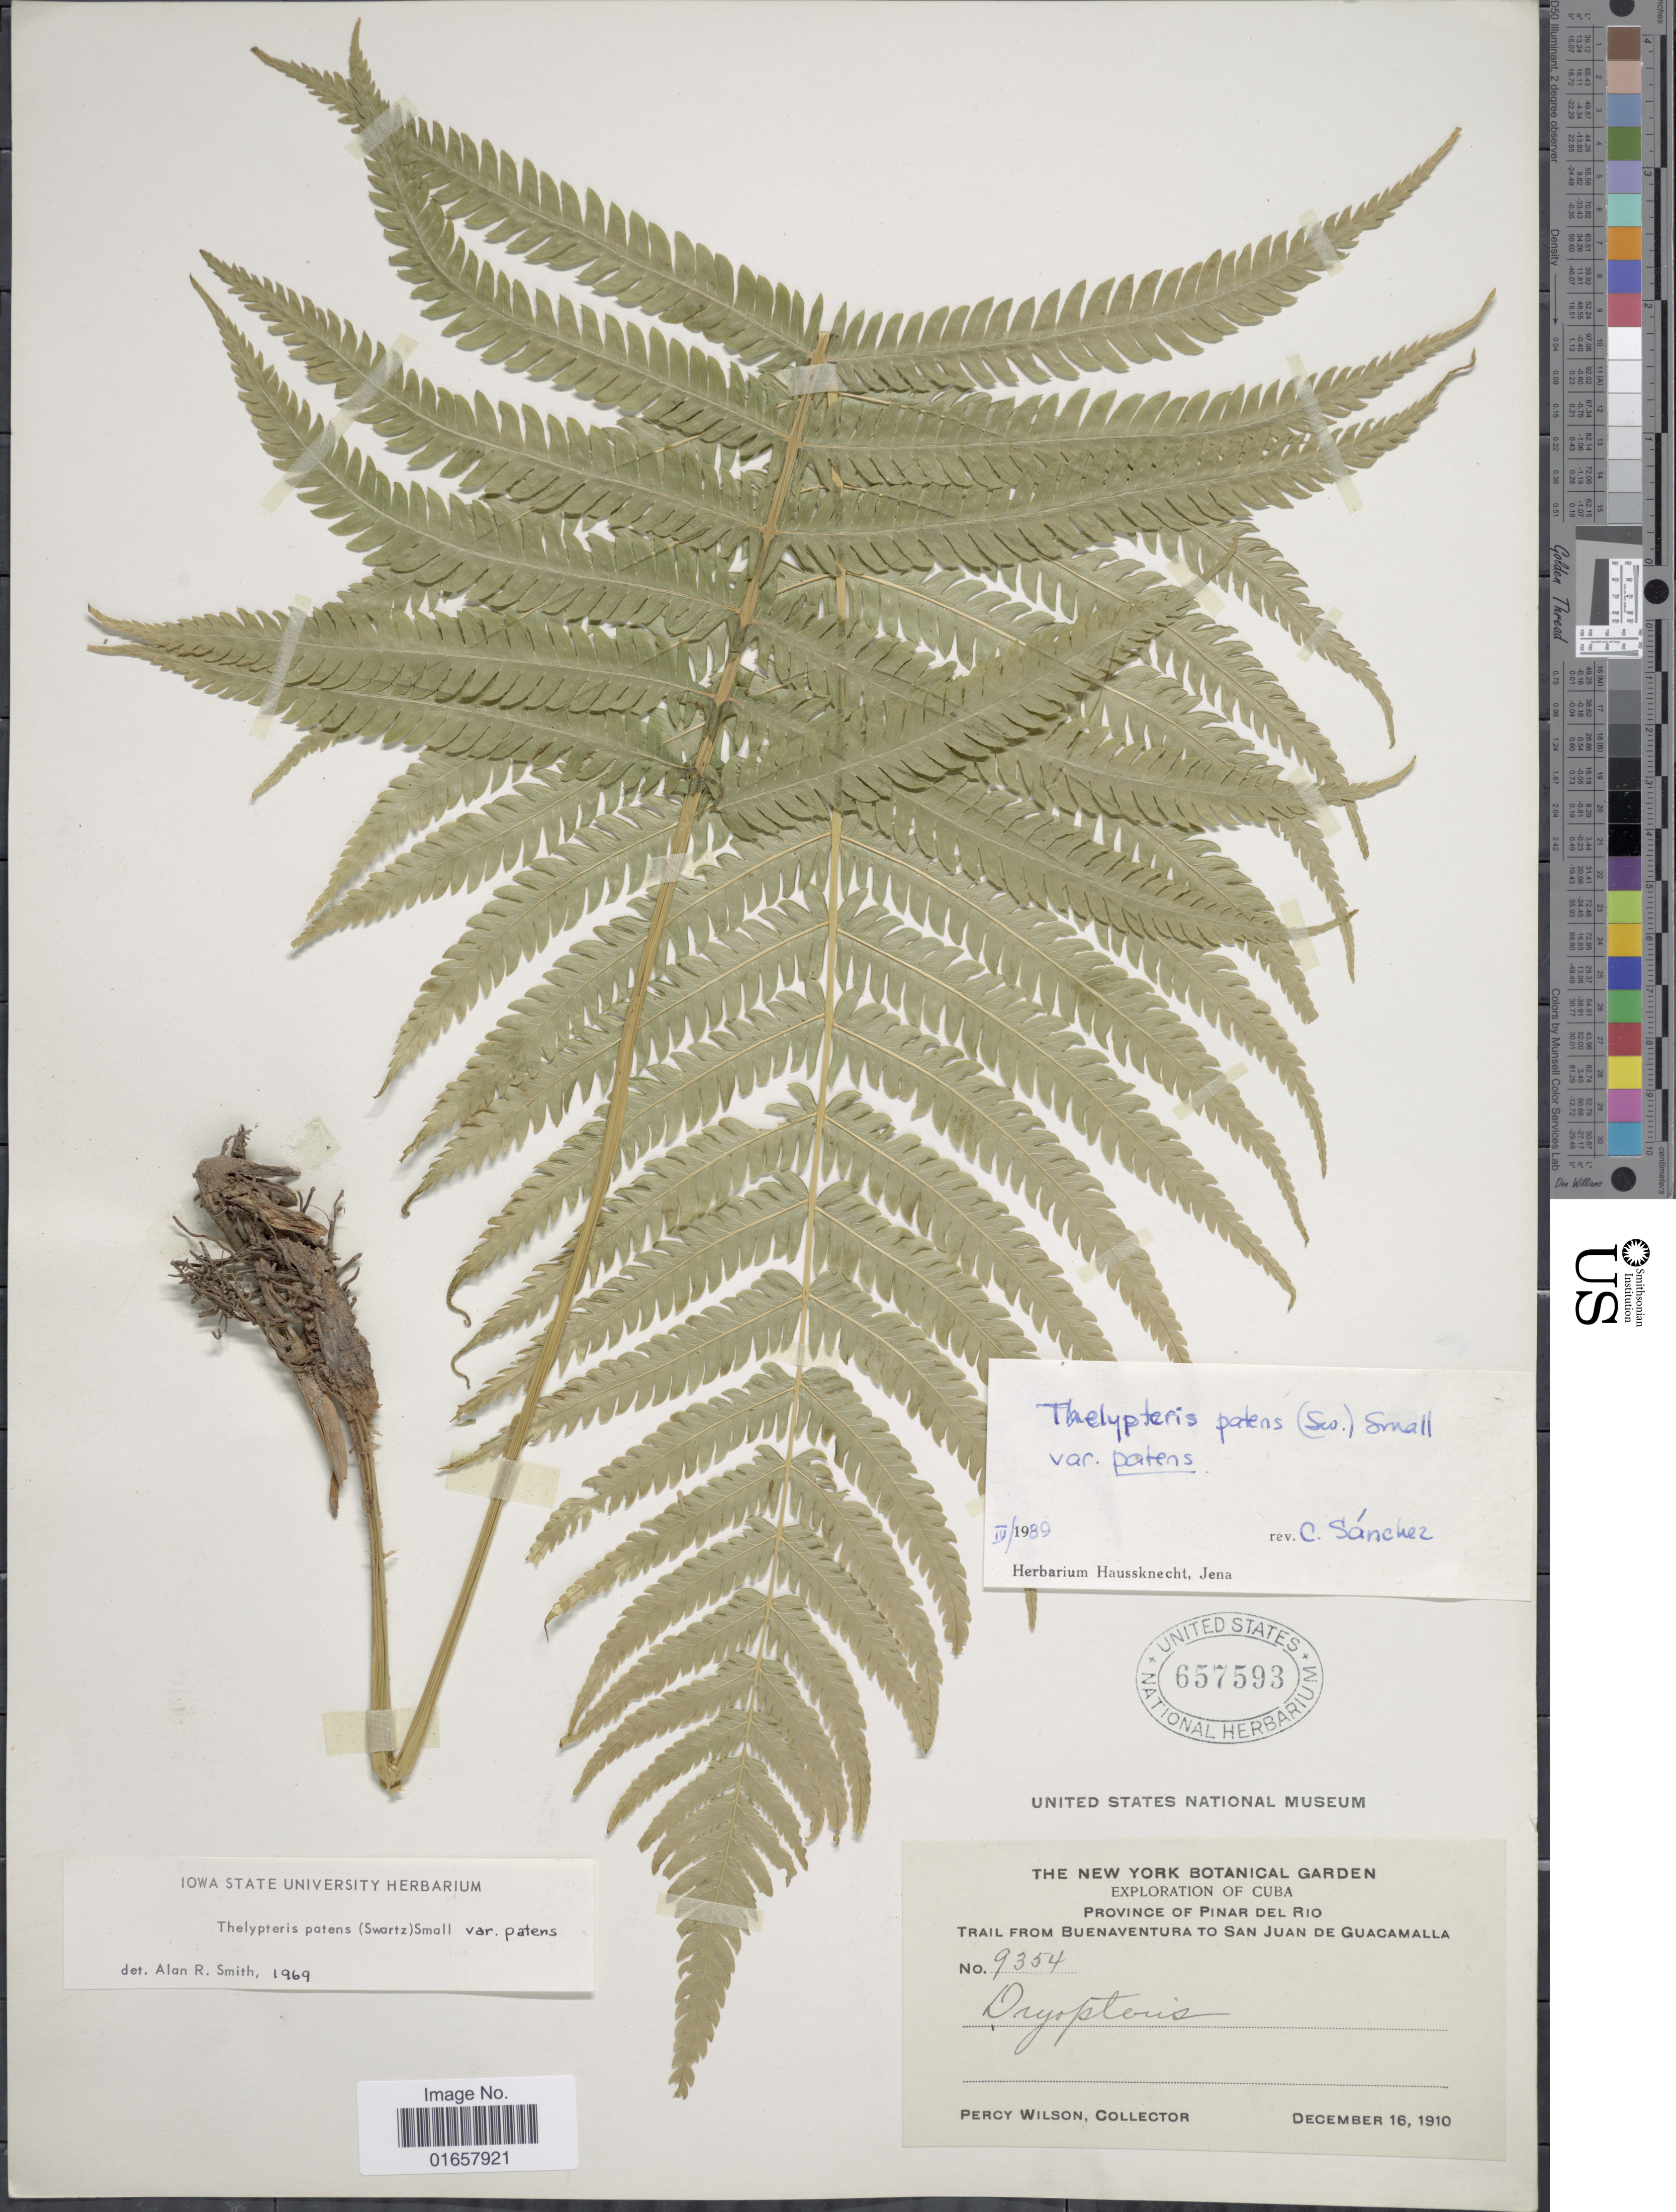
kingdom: Plantae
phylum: Tracheophyta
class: Polypodiopsida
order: Polypodiales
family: Thelypteridaceae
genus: Christella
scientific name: Christella patens var. patens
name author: (Sw.) Holttum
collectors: P. Wilson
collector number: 9354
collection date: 1910-12-16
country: Cuba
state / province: Pinar del Río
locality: Cuba, Province of Pinar del Rio, trail from Buenaventura to San Juan de Guacamalla.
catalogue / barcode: US 657593